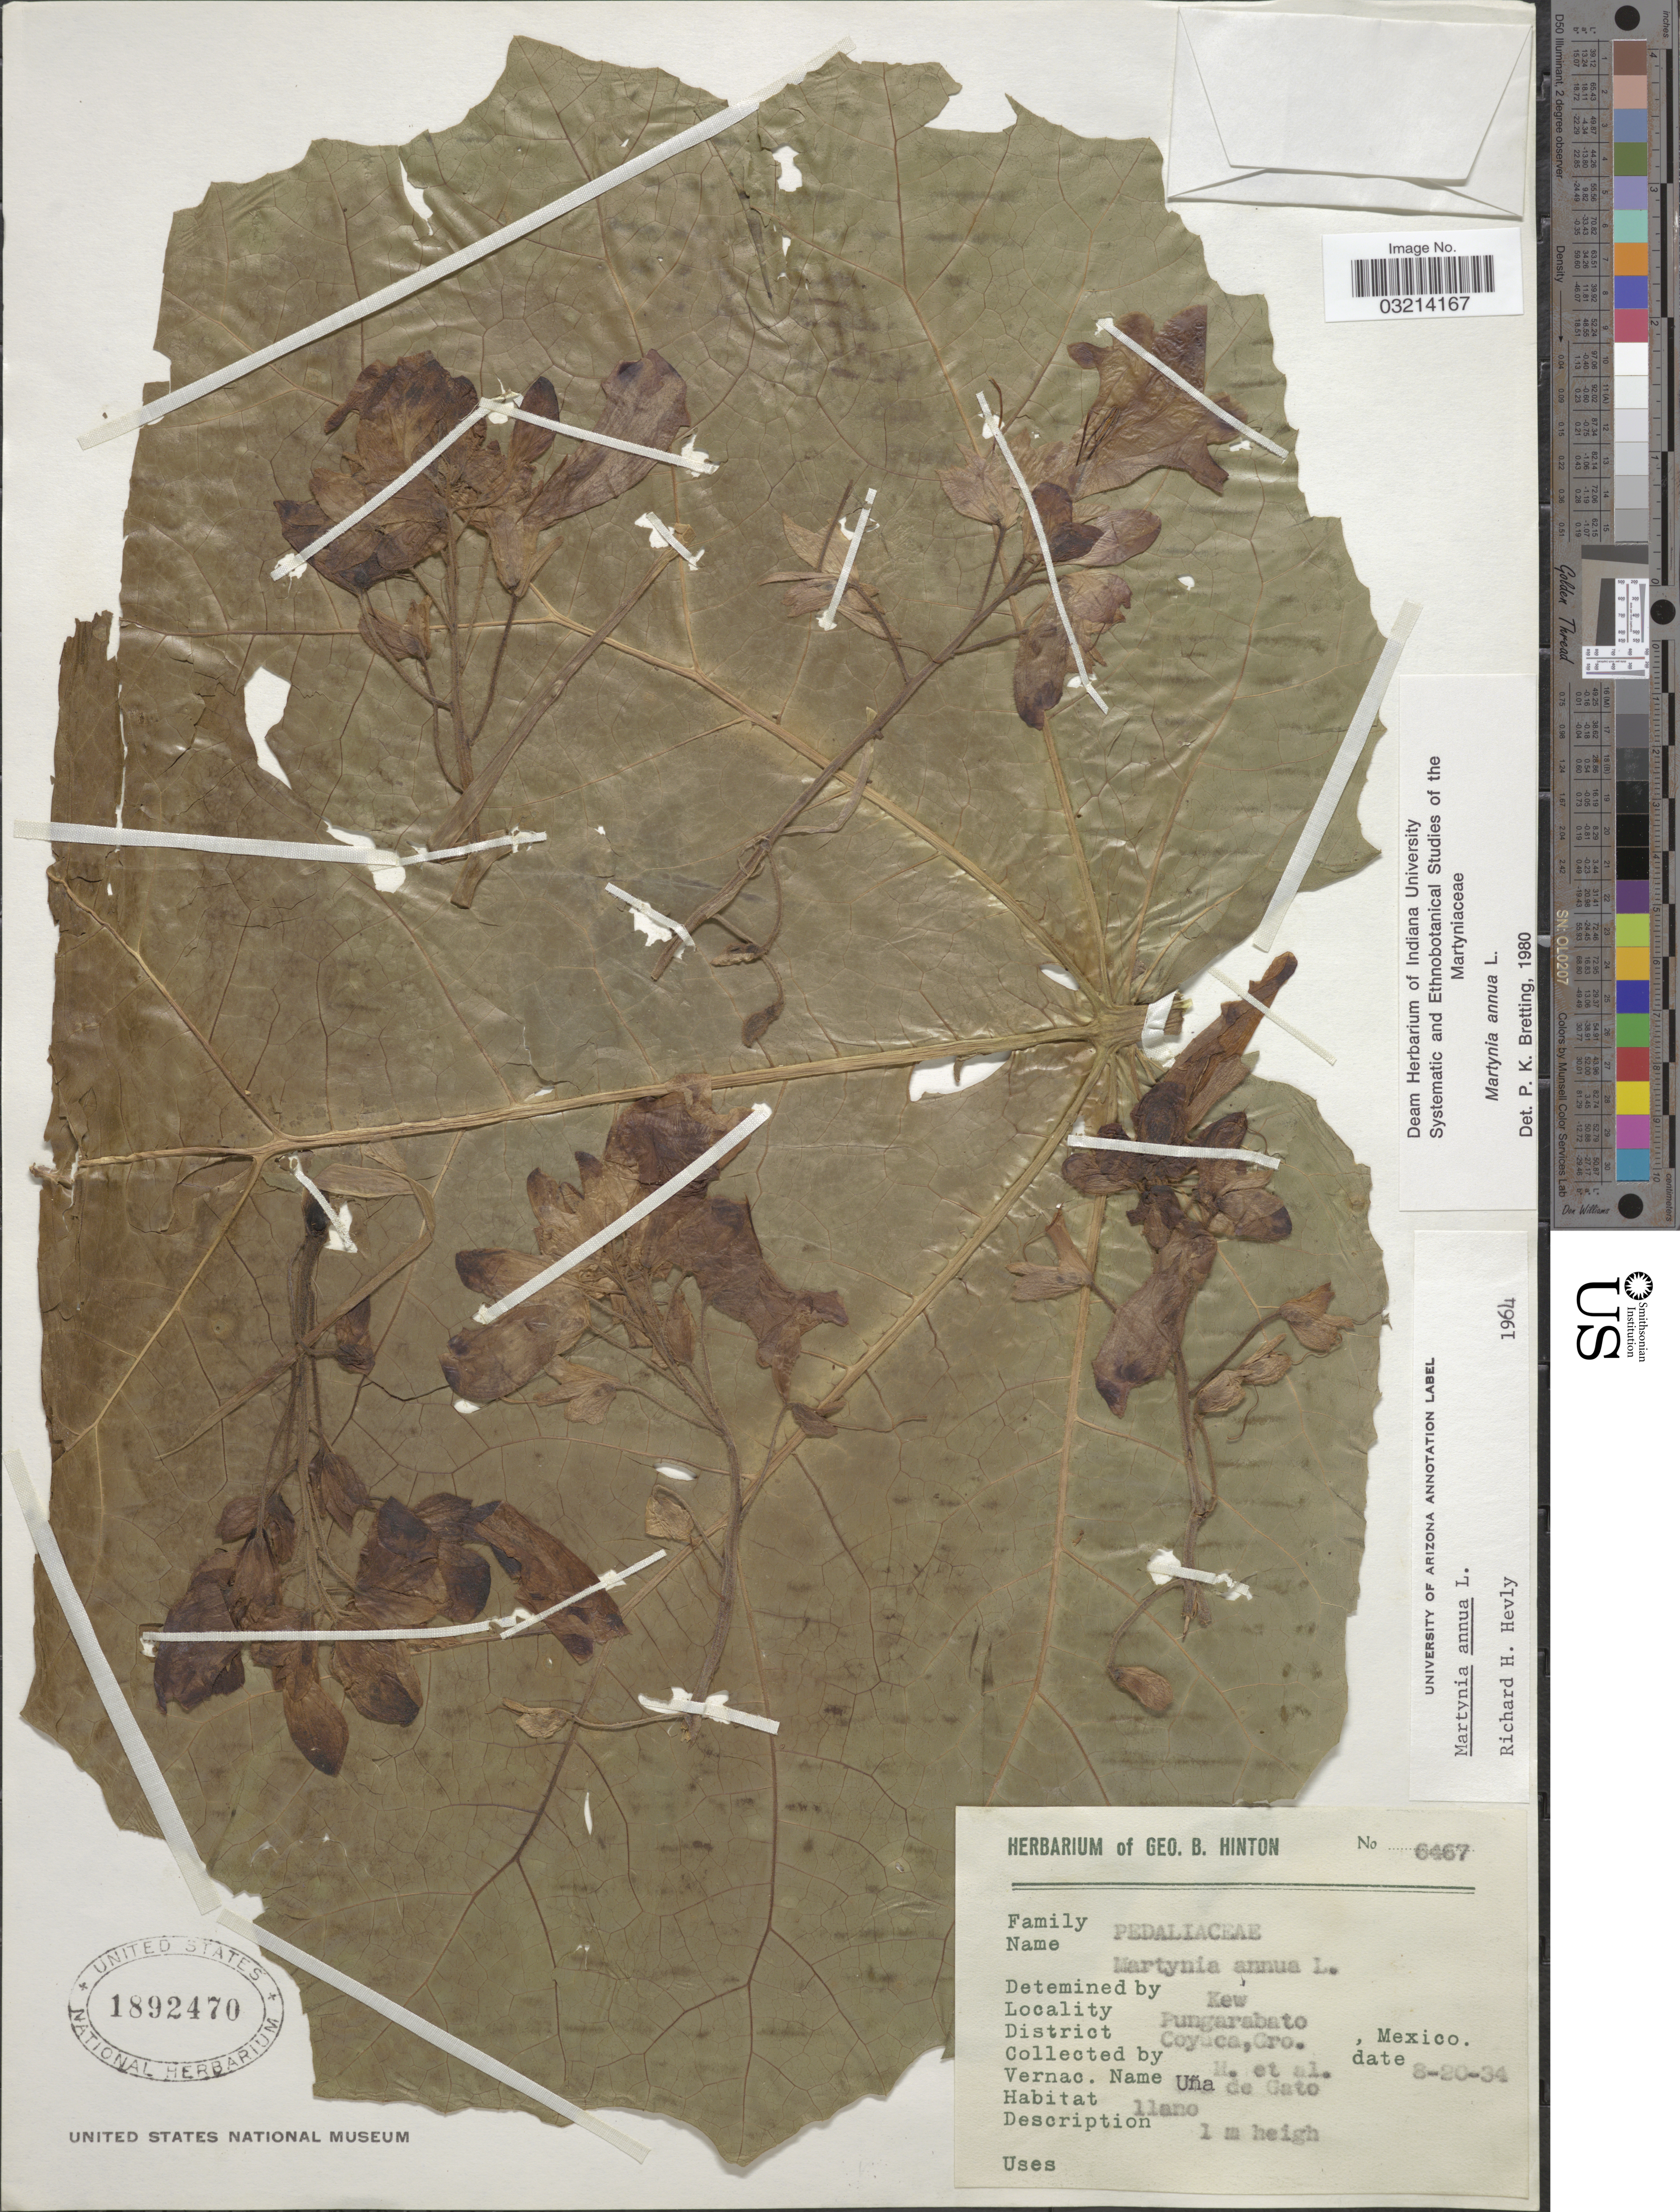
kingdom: Plantae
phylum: Tracheophyta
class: Magnoliopsida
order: Lamiales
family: Martyniaceae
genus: Martynia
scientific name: Martynia annua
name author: L.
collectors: G. B. Hinton & et al.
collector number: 6467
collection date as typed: Transcribed d/m/y: 20/8/34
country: Mexico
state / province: Guerrero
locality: Pungarabato. District Coyaca, Gro.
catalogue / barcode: US 1892470